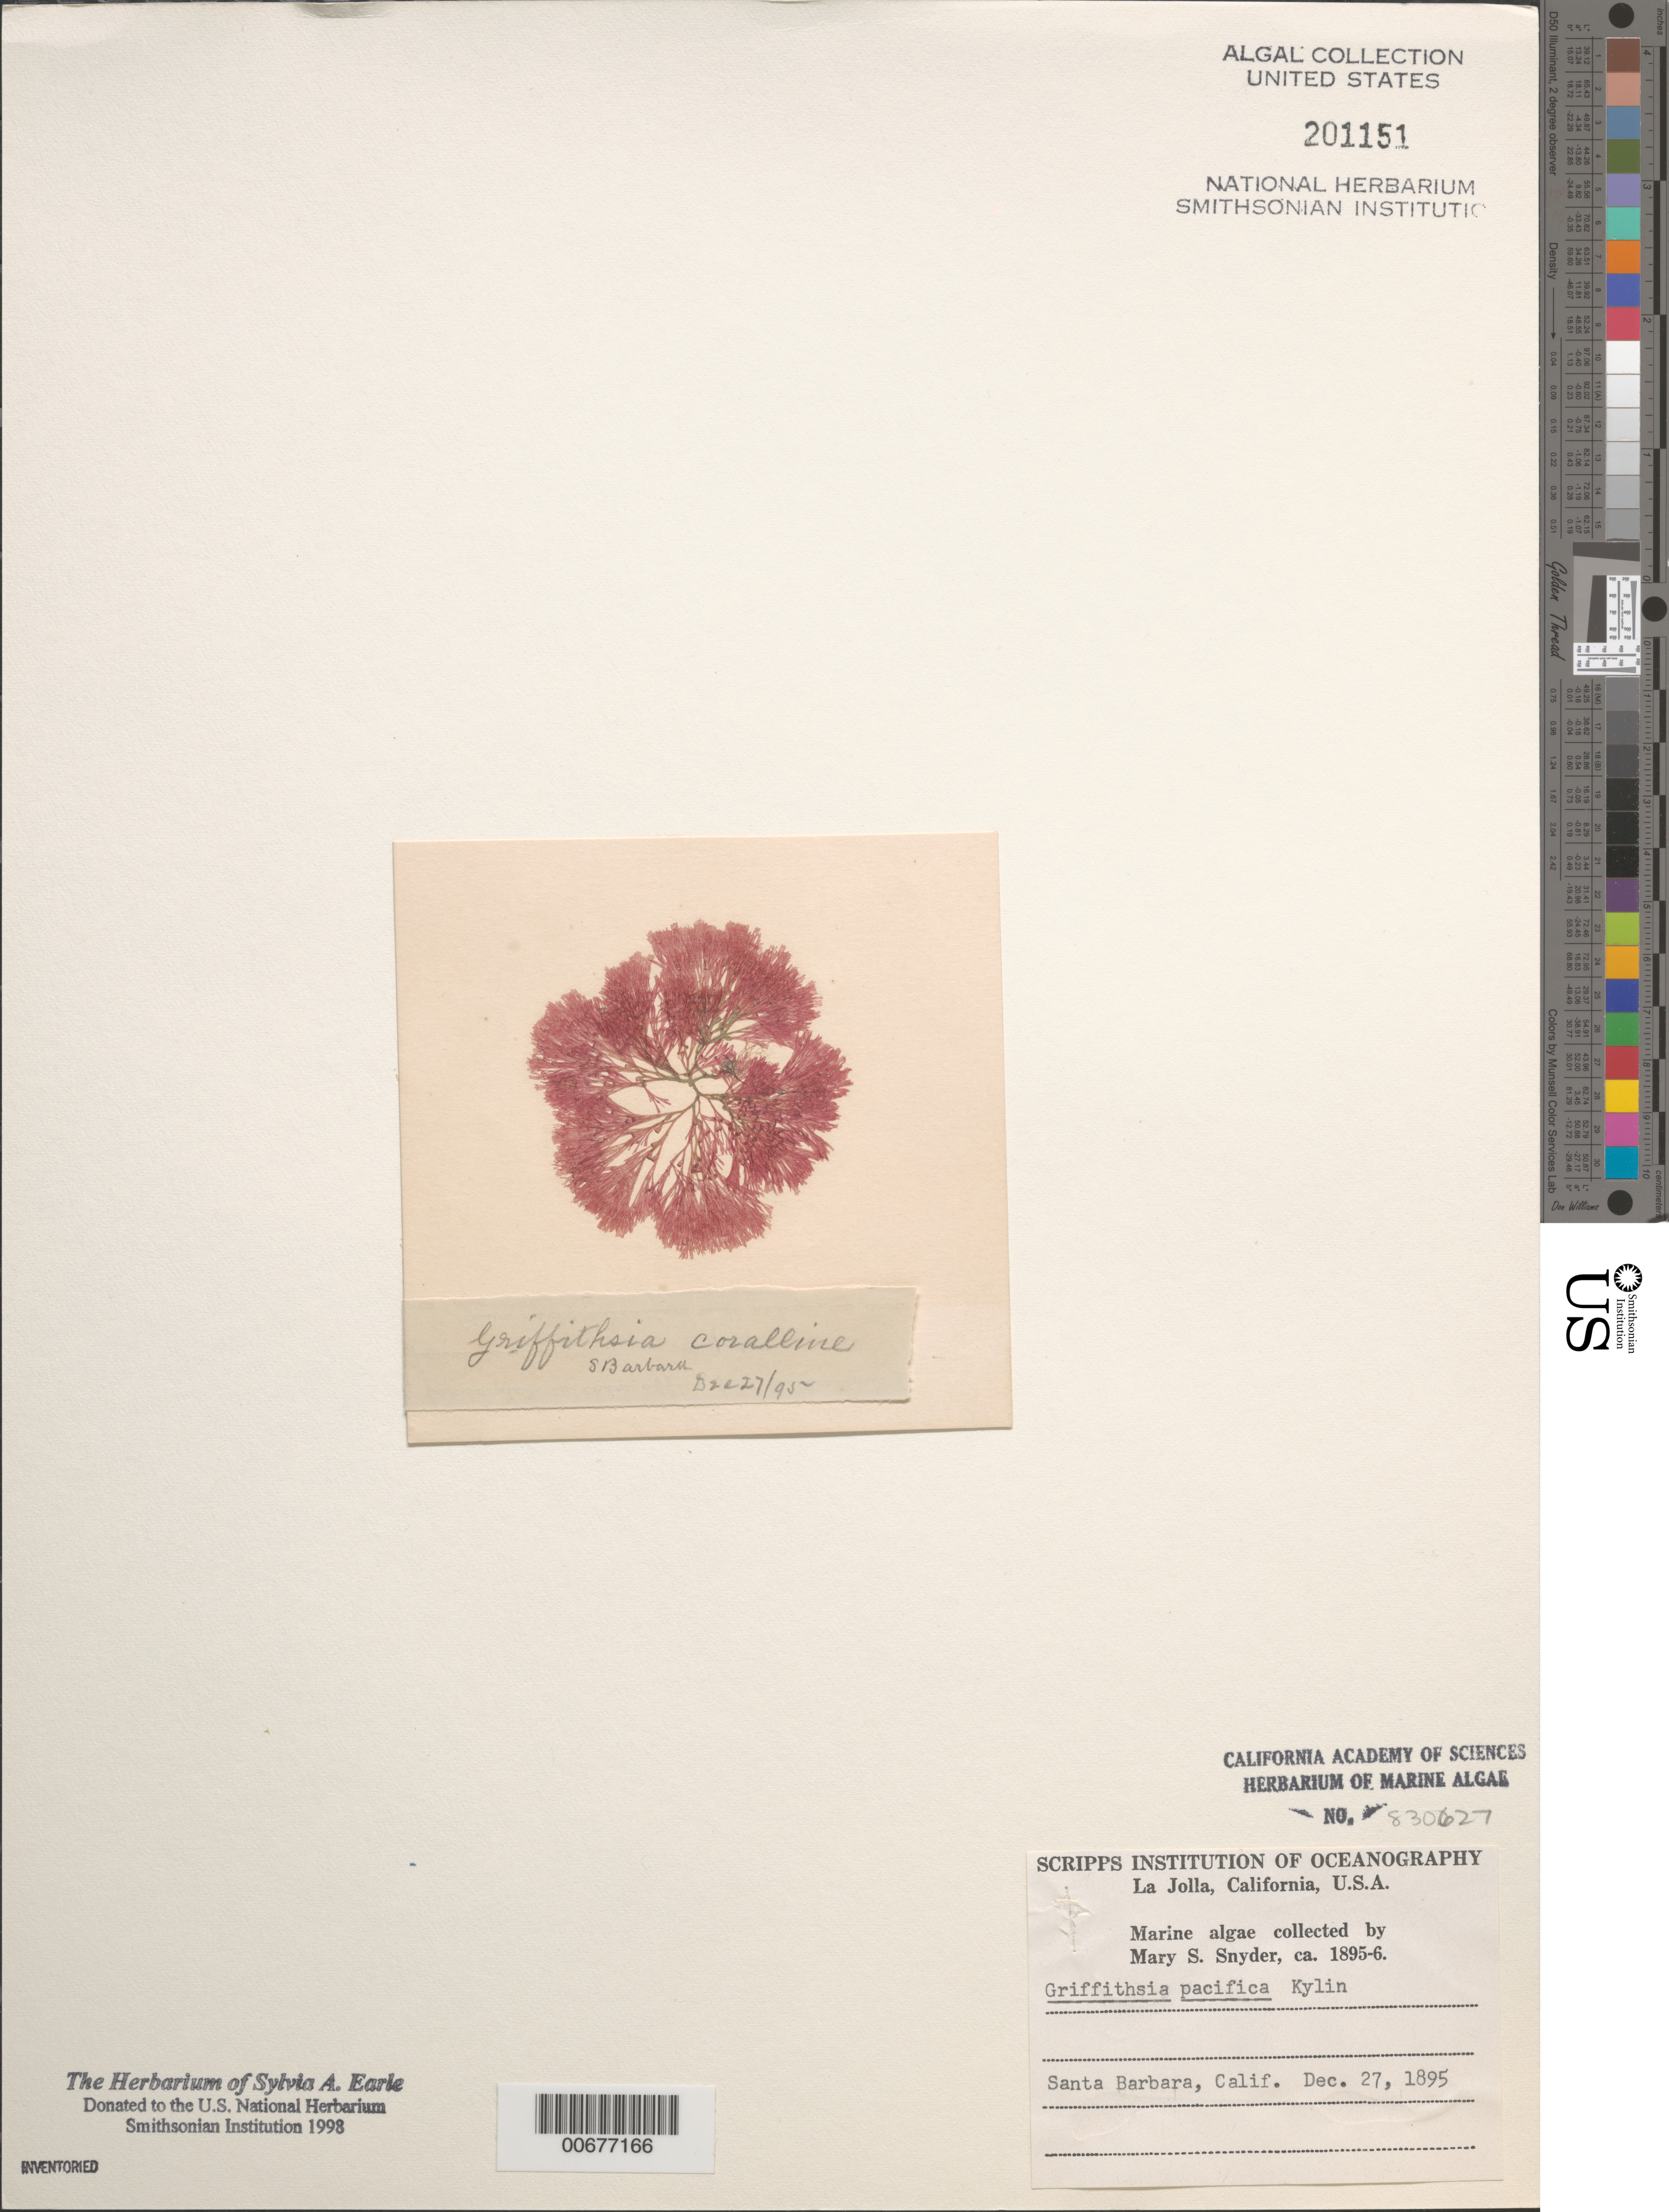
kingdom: Plantae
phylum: Rhodophyta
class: Florideophyceae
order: Ceramiales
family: Wrangeliaceae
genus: Griffithsia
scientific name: Griffithsia pacifica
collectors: M. Snyder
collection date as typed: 27 Dec 1895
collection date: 1895-12-27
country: United States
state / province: California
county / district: Santa Barbara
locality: Santa Barbara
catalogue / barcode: US 201151